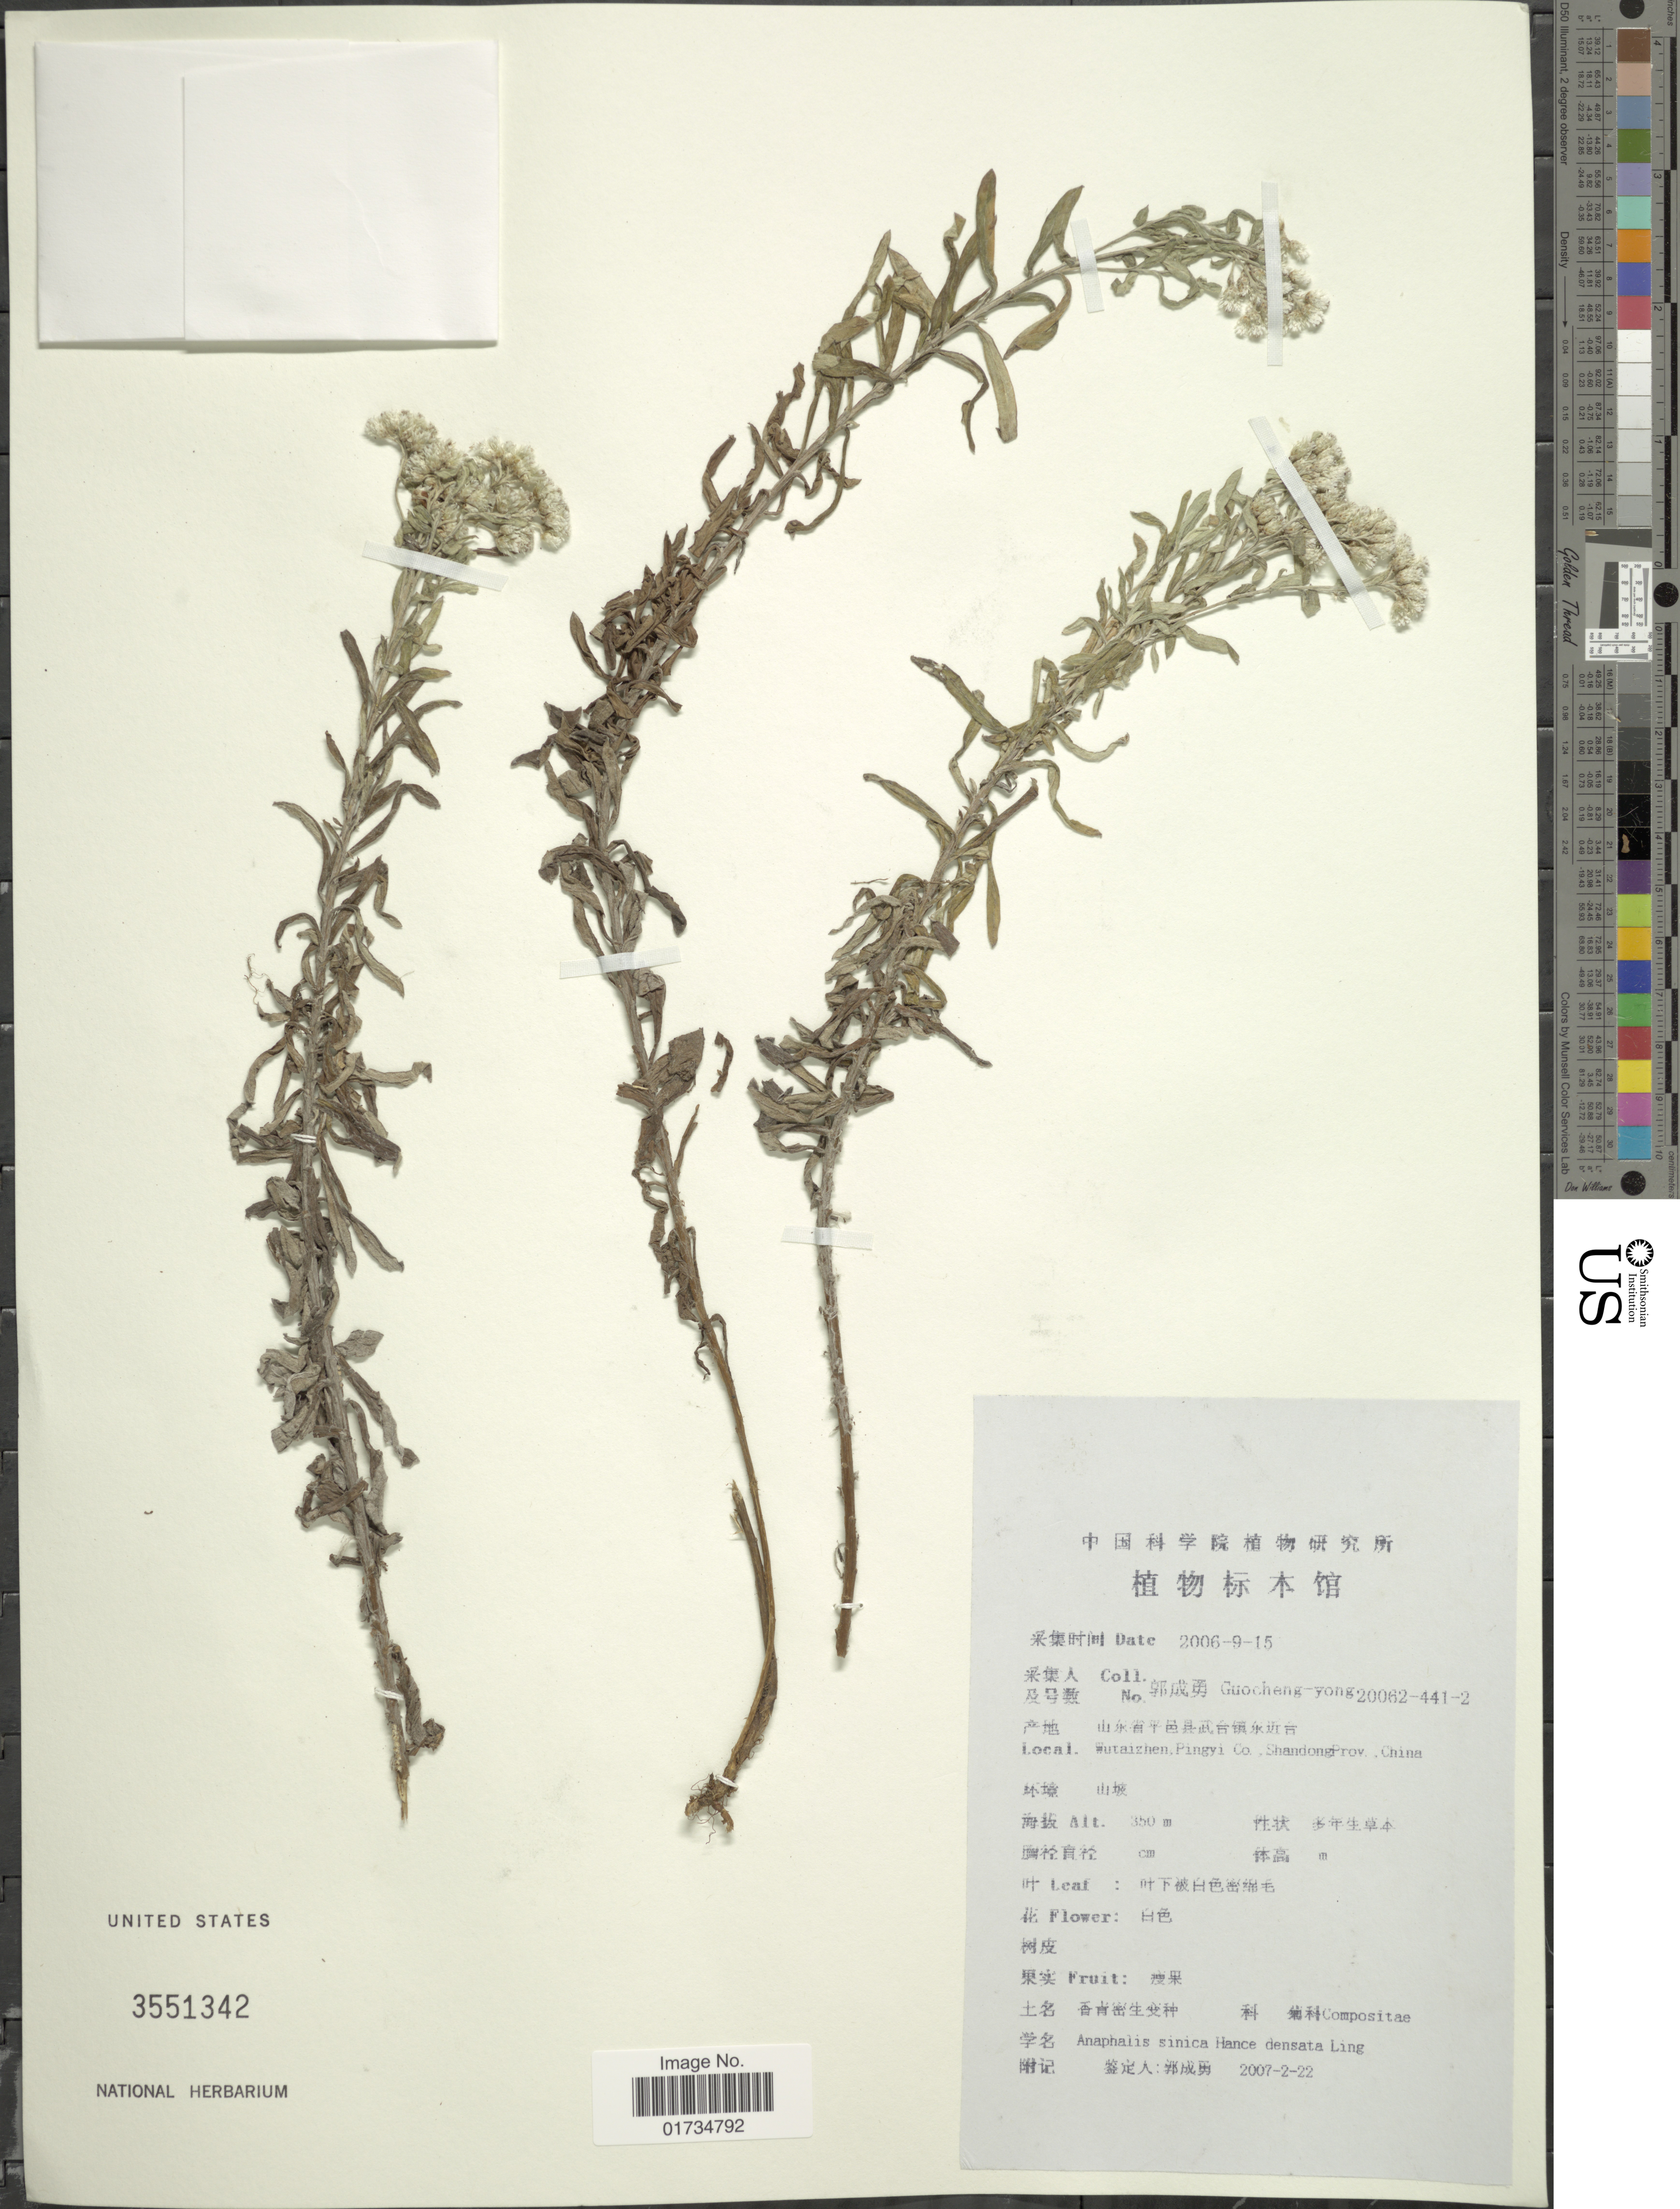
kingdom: Plantae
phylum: Tracheophyta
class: Magnoliopsida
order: Asterales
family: Asteraceae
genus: Anaphalis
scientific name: Anaphalis sinica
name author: Hance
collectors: Guo cheng-yong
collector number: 20062-441-2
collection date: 2006-09-15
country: China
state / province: Shandong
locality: Wutaizhen. (Mt. WuTai)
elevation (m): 350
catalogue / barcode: US 3551342